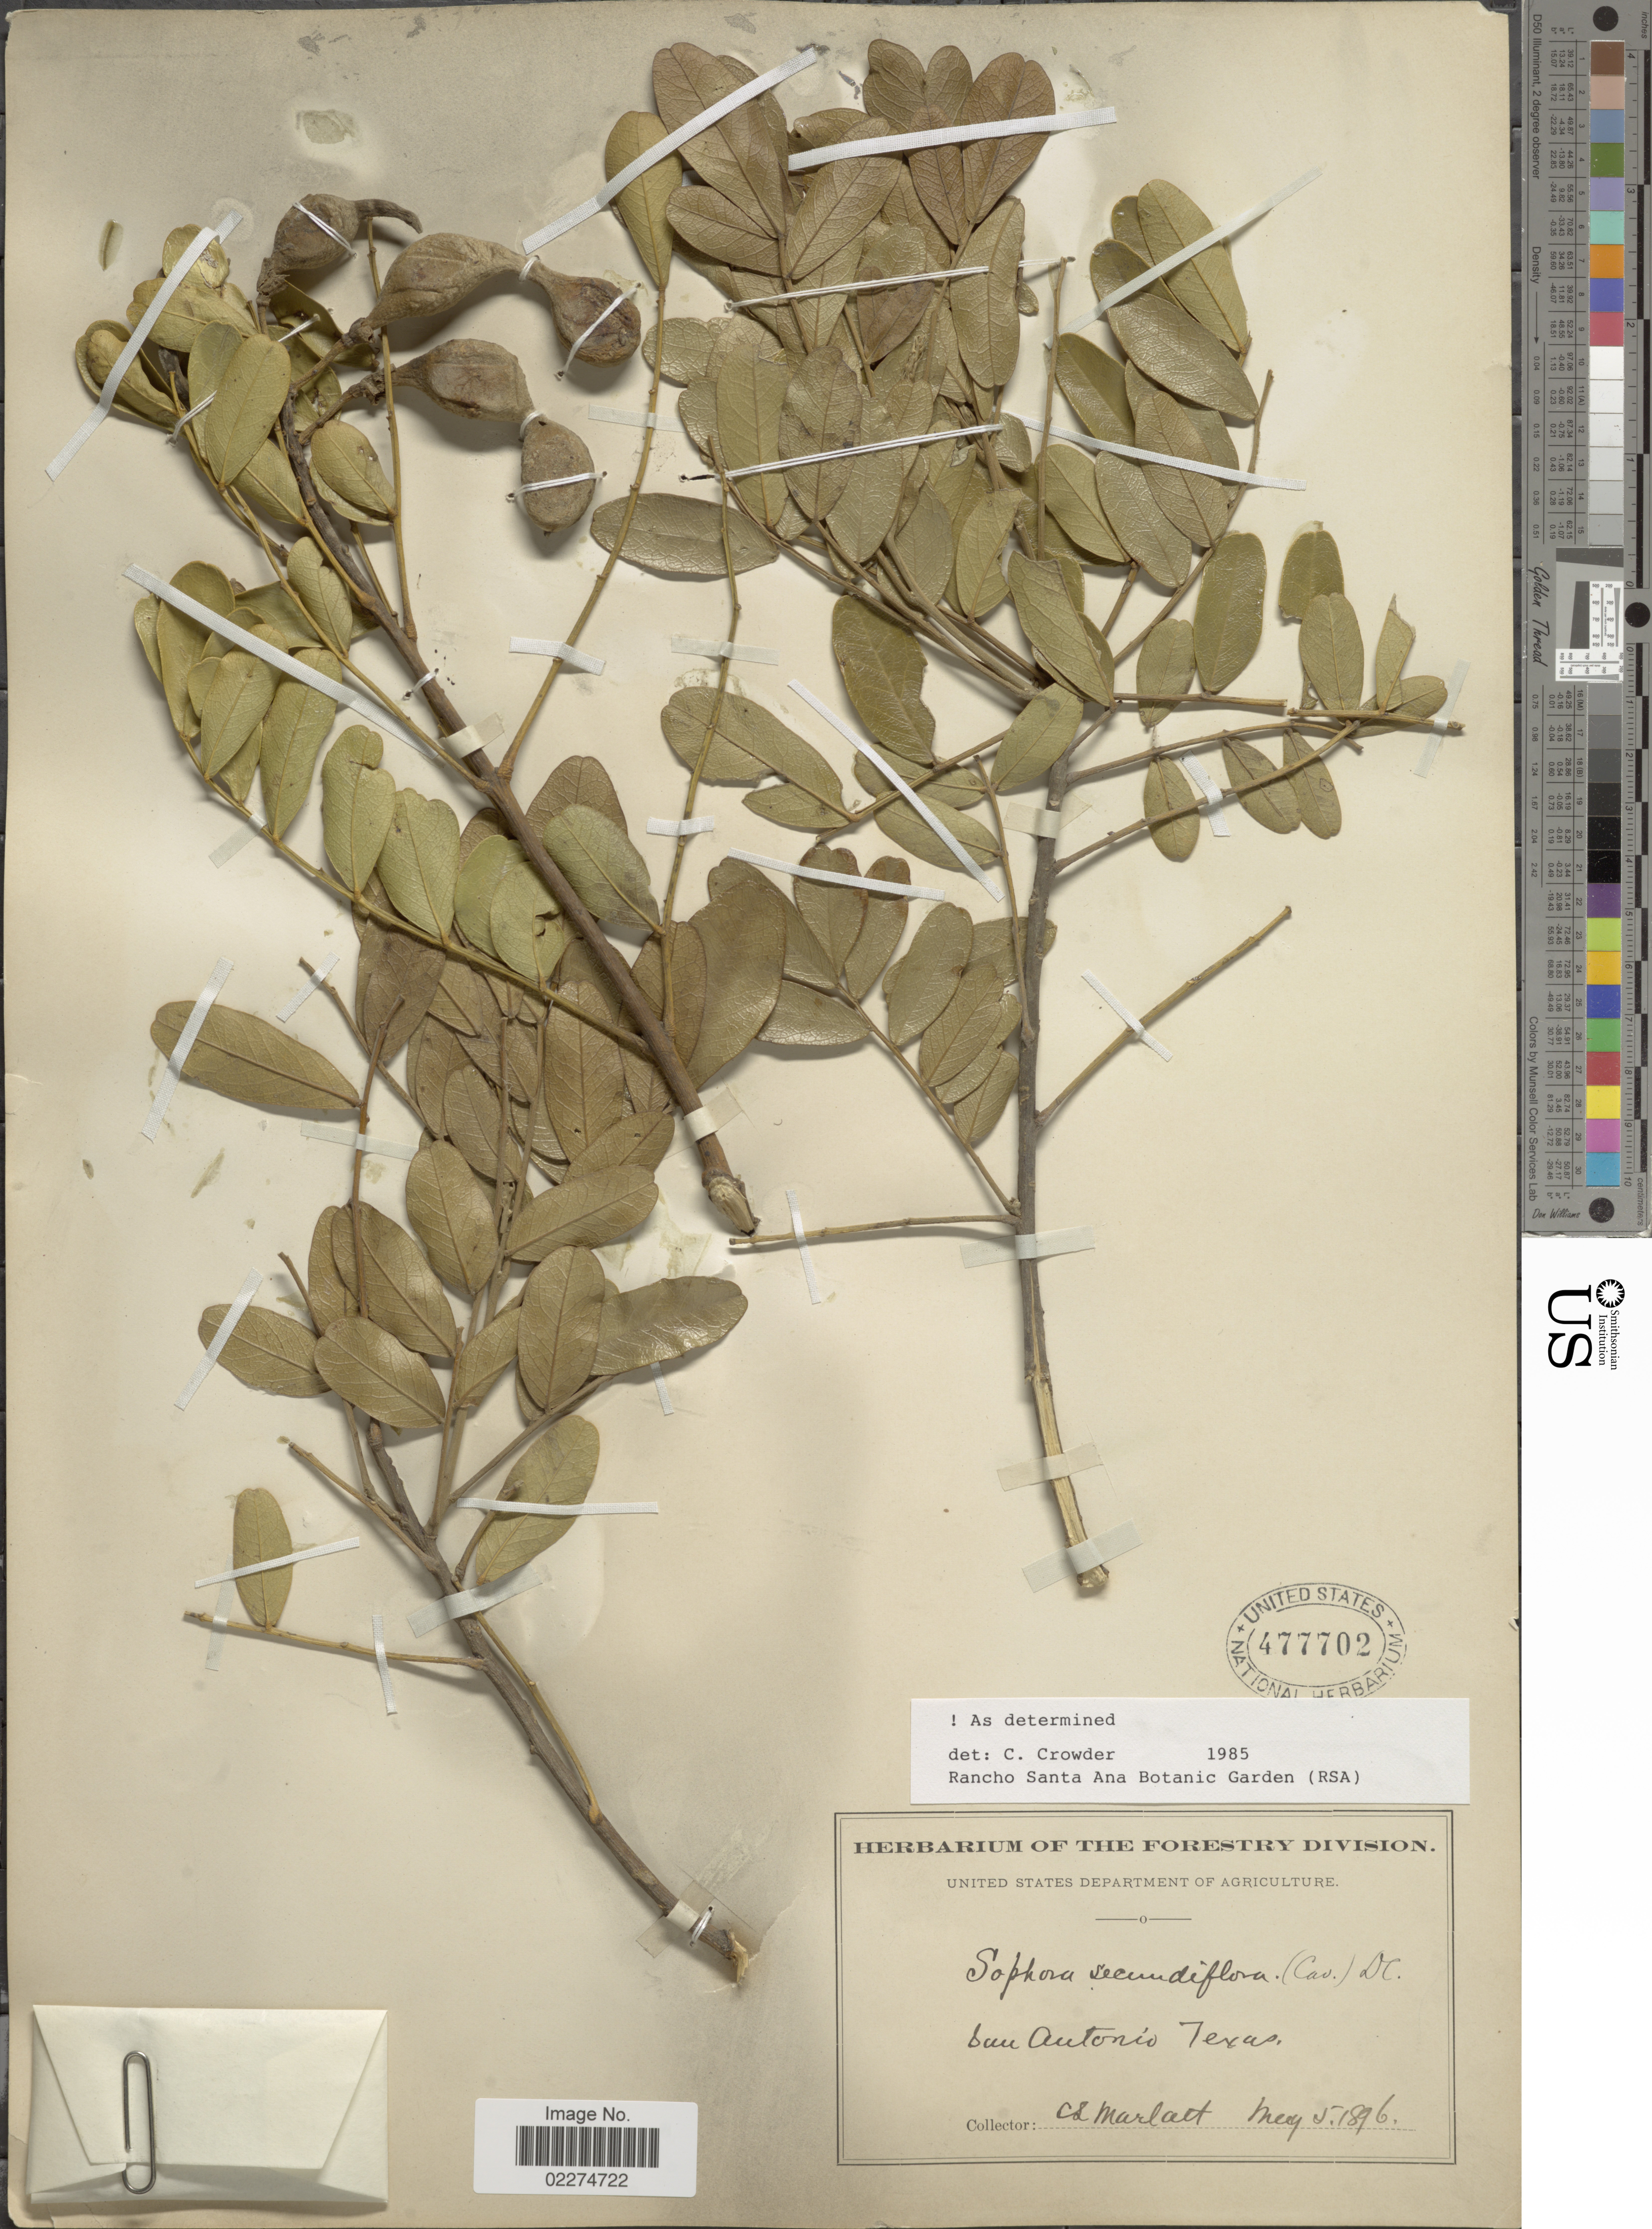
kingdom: Plantae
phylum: Tracheophyta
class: Magnoliopsida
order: Fabales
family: Fabaceae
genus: Dermatophyllum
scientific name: Dermatophyllum secundiflorum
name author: (Ortega) Gandhi & Reveal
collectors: C. Marlatt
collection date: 1896-05-05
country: United States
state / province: Texas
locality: San Antonio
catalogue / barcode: US 477702